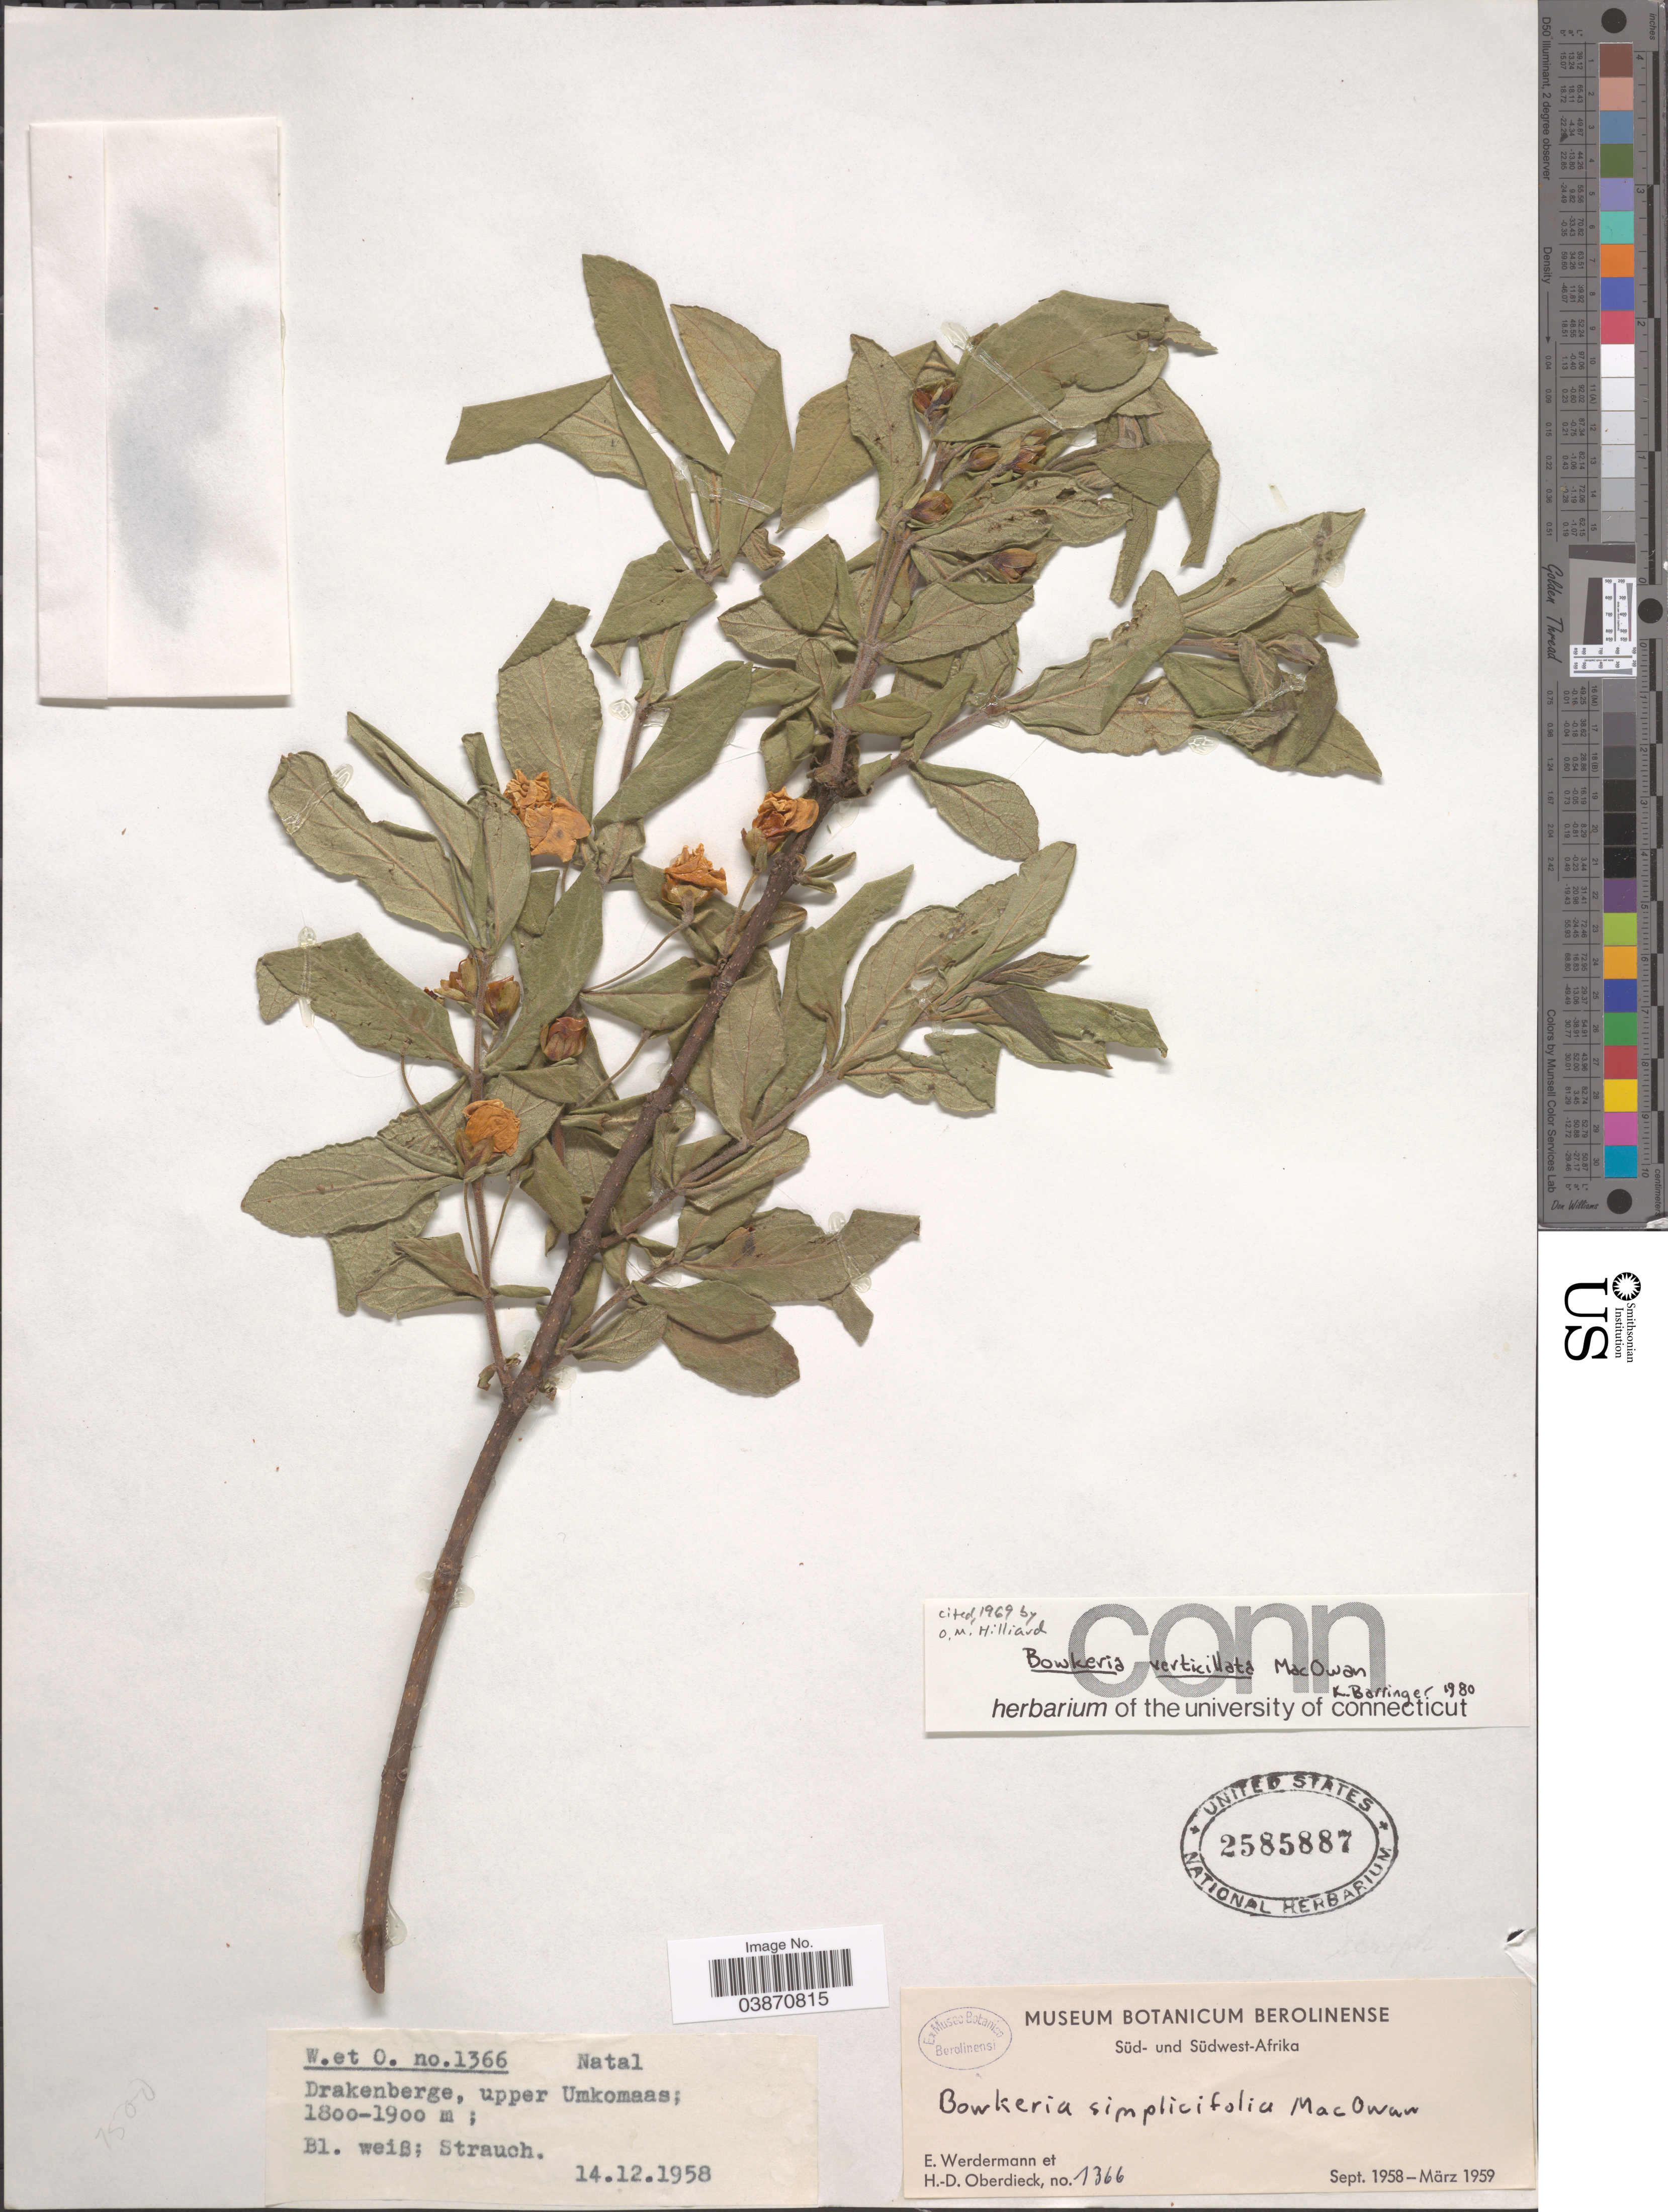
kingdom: Plantae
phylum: Tracheophyta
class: Magnoliopsida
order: Lamiales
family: Stilbaceae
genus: Bowkeria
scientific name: Bowkeria verticillata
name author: (Eckl. & Zeyh.) Schinz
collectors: E. Werdermann & H. Oberdieck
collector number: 1366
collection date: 1958-12-14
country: South Africa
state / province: KwaZulu-Natal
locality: Natal. Drakenberge, upper Umkomaas.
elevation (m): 1800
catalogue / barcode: US 2585887